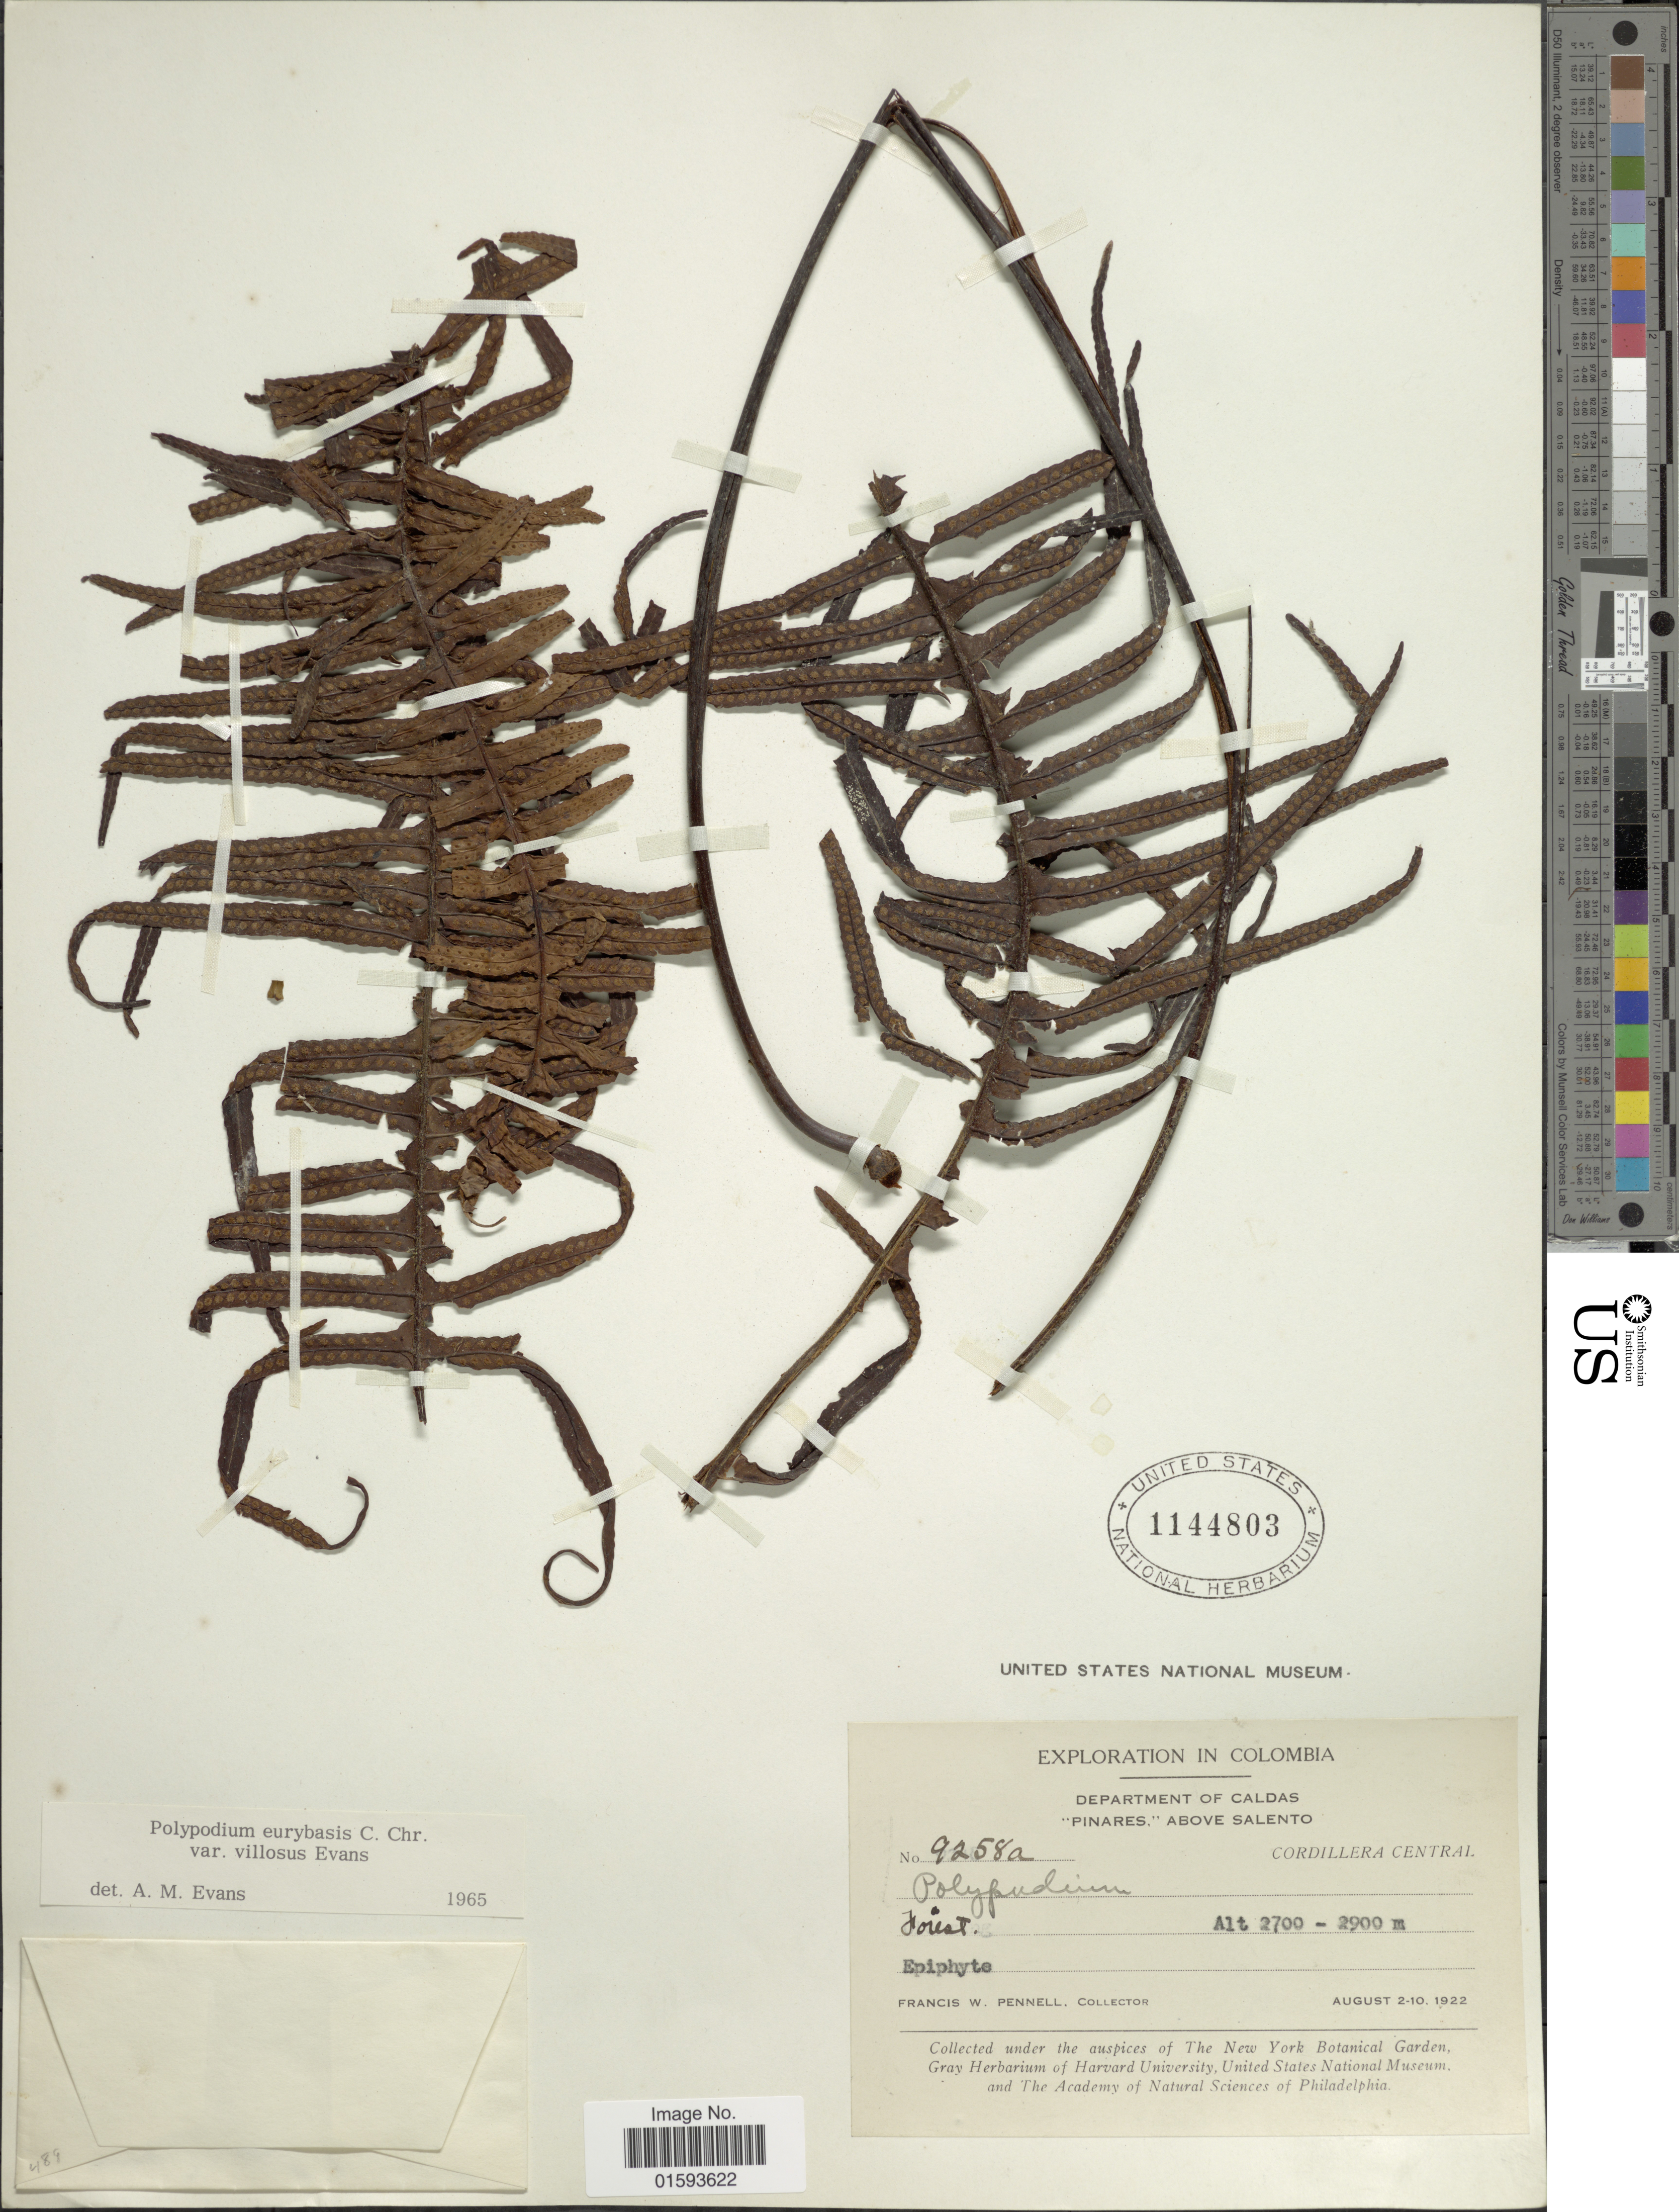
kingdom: Plantae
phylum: Tracheophyta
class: Polypodiopsida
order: Polypodiales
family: Polypodiaceae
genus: Pecluma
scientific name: Pecluma eurybasis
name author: (C. Chr.) M.G. Price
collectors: F. W. Pennell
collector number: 9258a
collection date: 1922-08-02/1922-08-10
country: Colombia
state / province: Caldas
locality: Pinares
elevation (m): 2700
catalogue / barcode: US 1144803